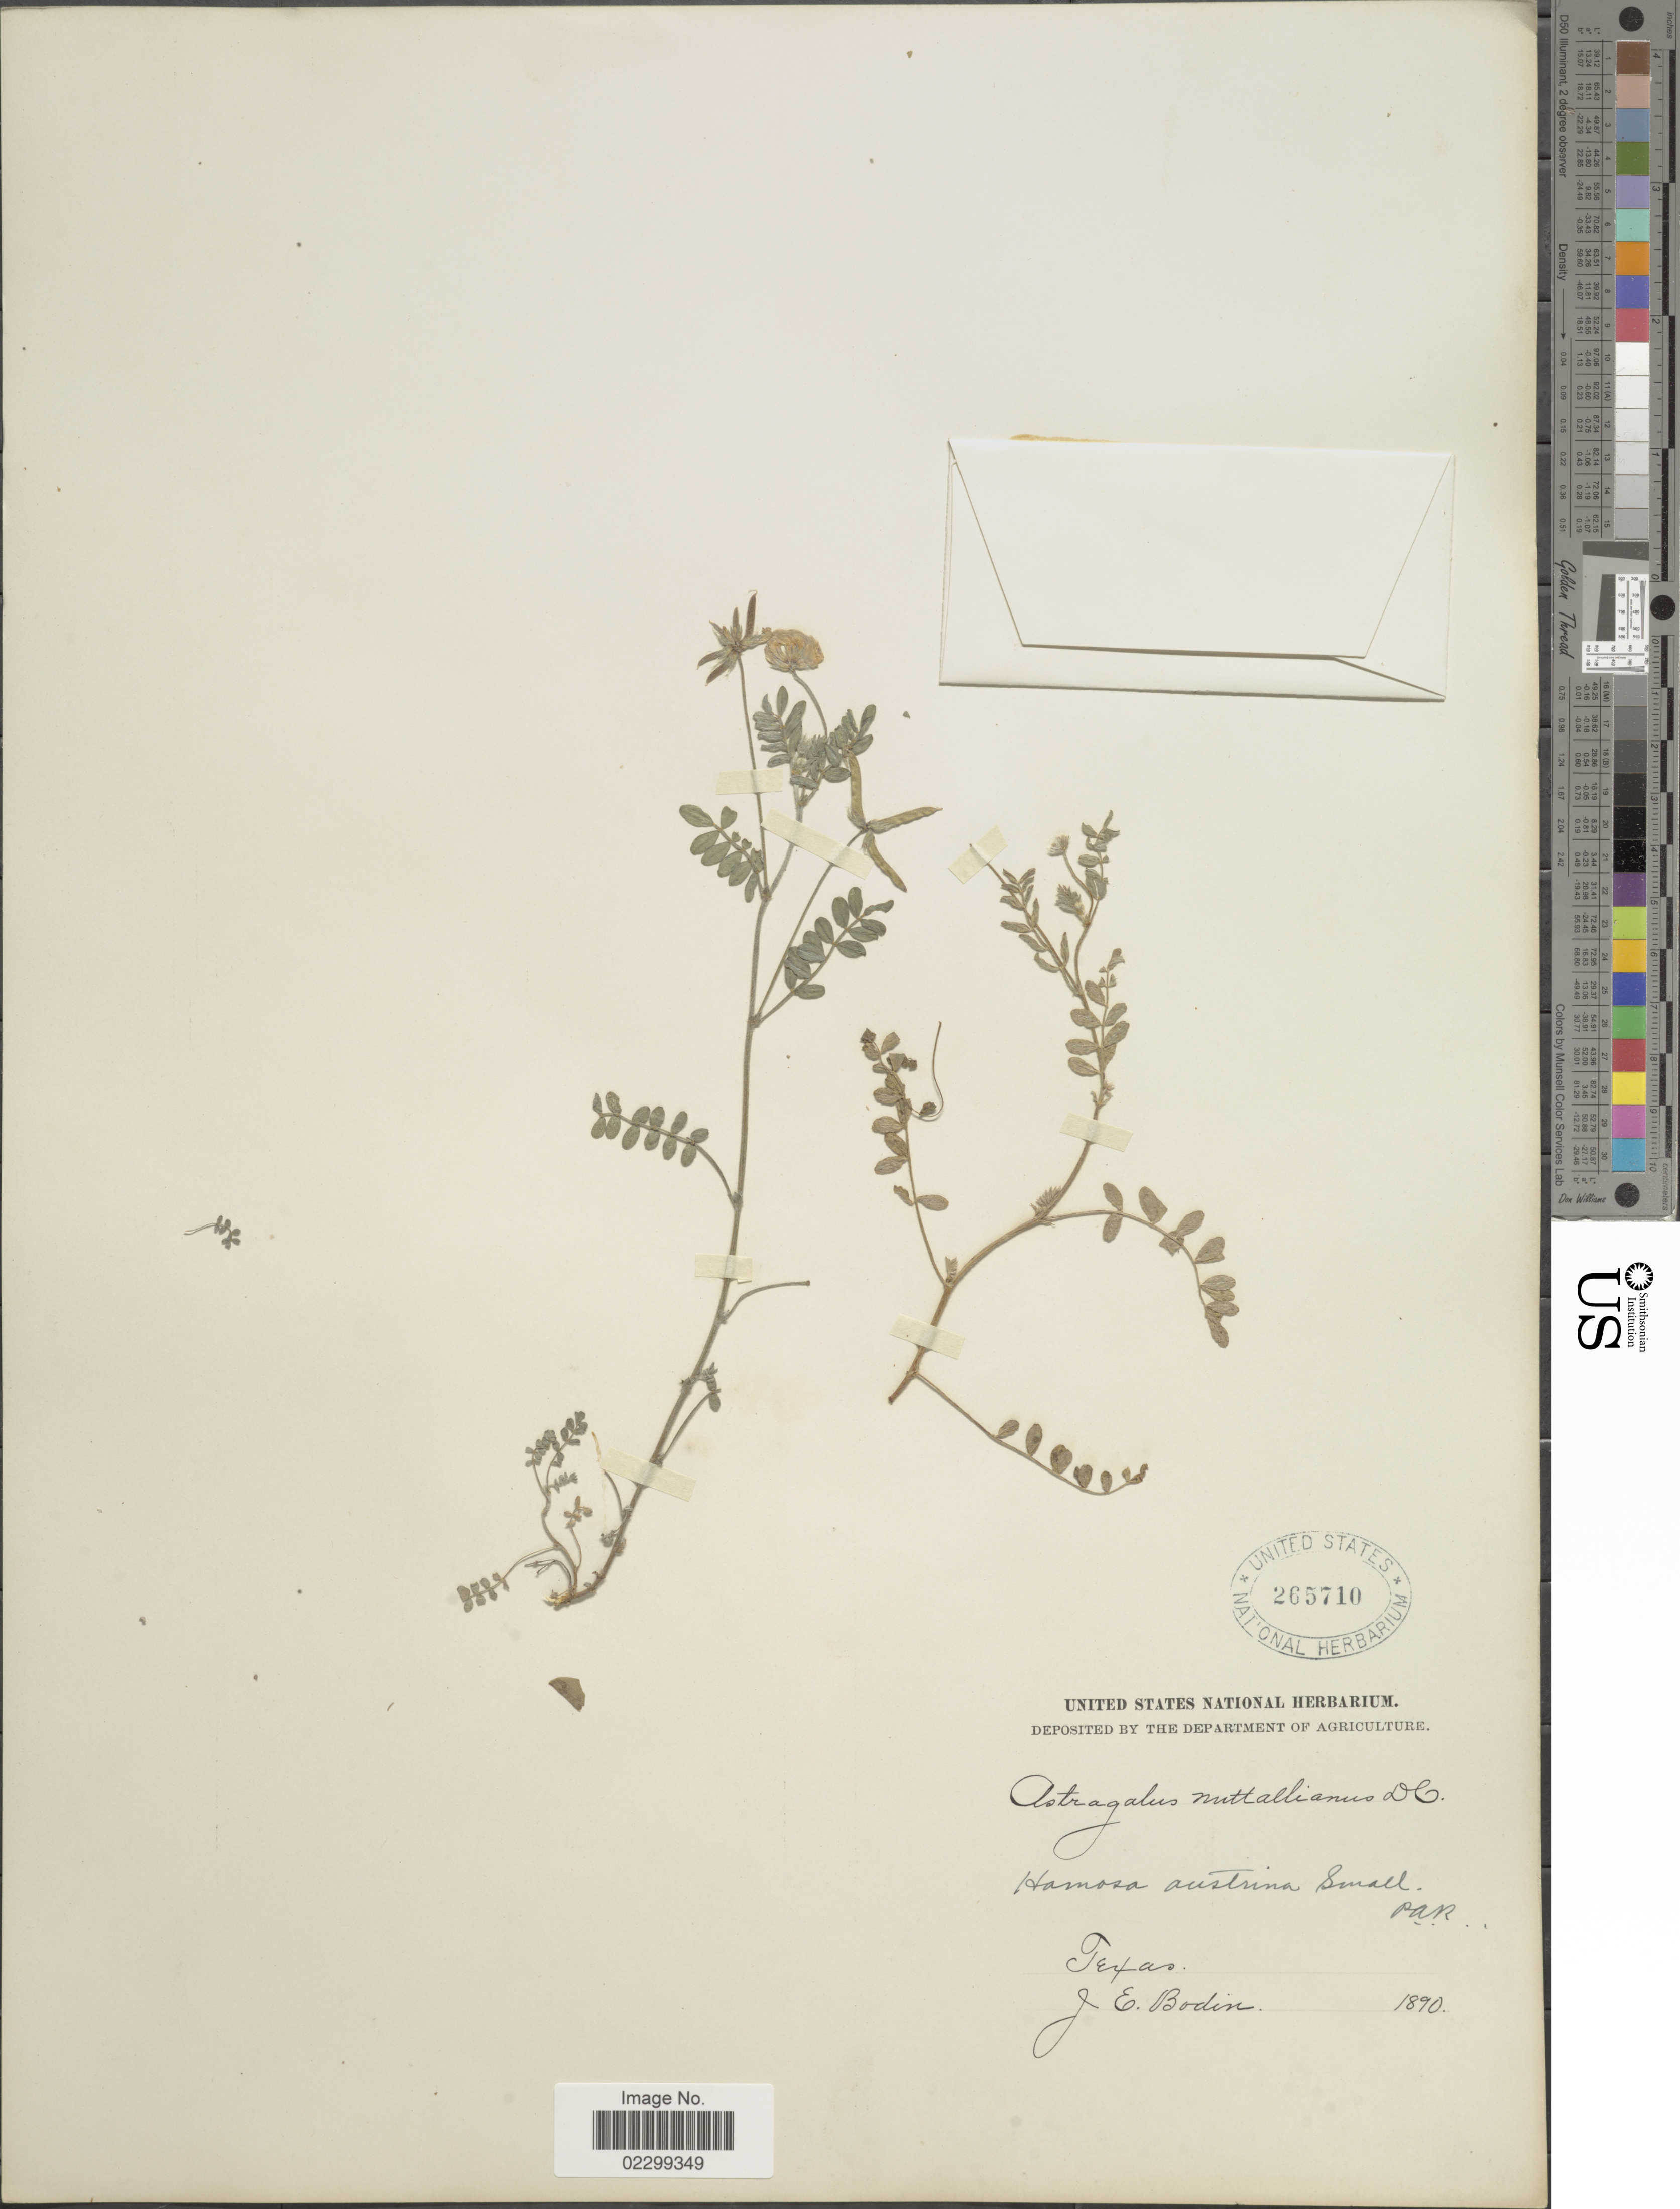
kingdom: Plantae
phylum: Tracheophyta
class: Magnoliopsida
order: Fabales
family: Fabaceae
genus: Astragalus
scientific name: Astragalus austrinus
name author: (Small) O.E. Schulz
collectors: J. E. Bodin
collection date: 1890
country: United States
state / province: Texas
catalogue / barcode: US 265710